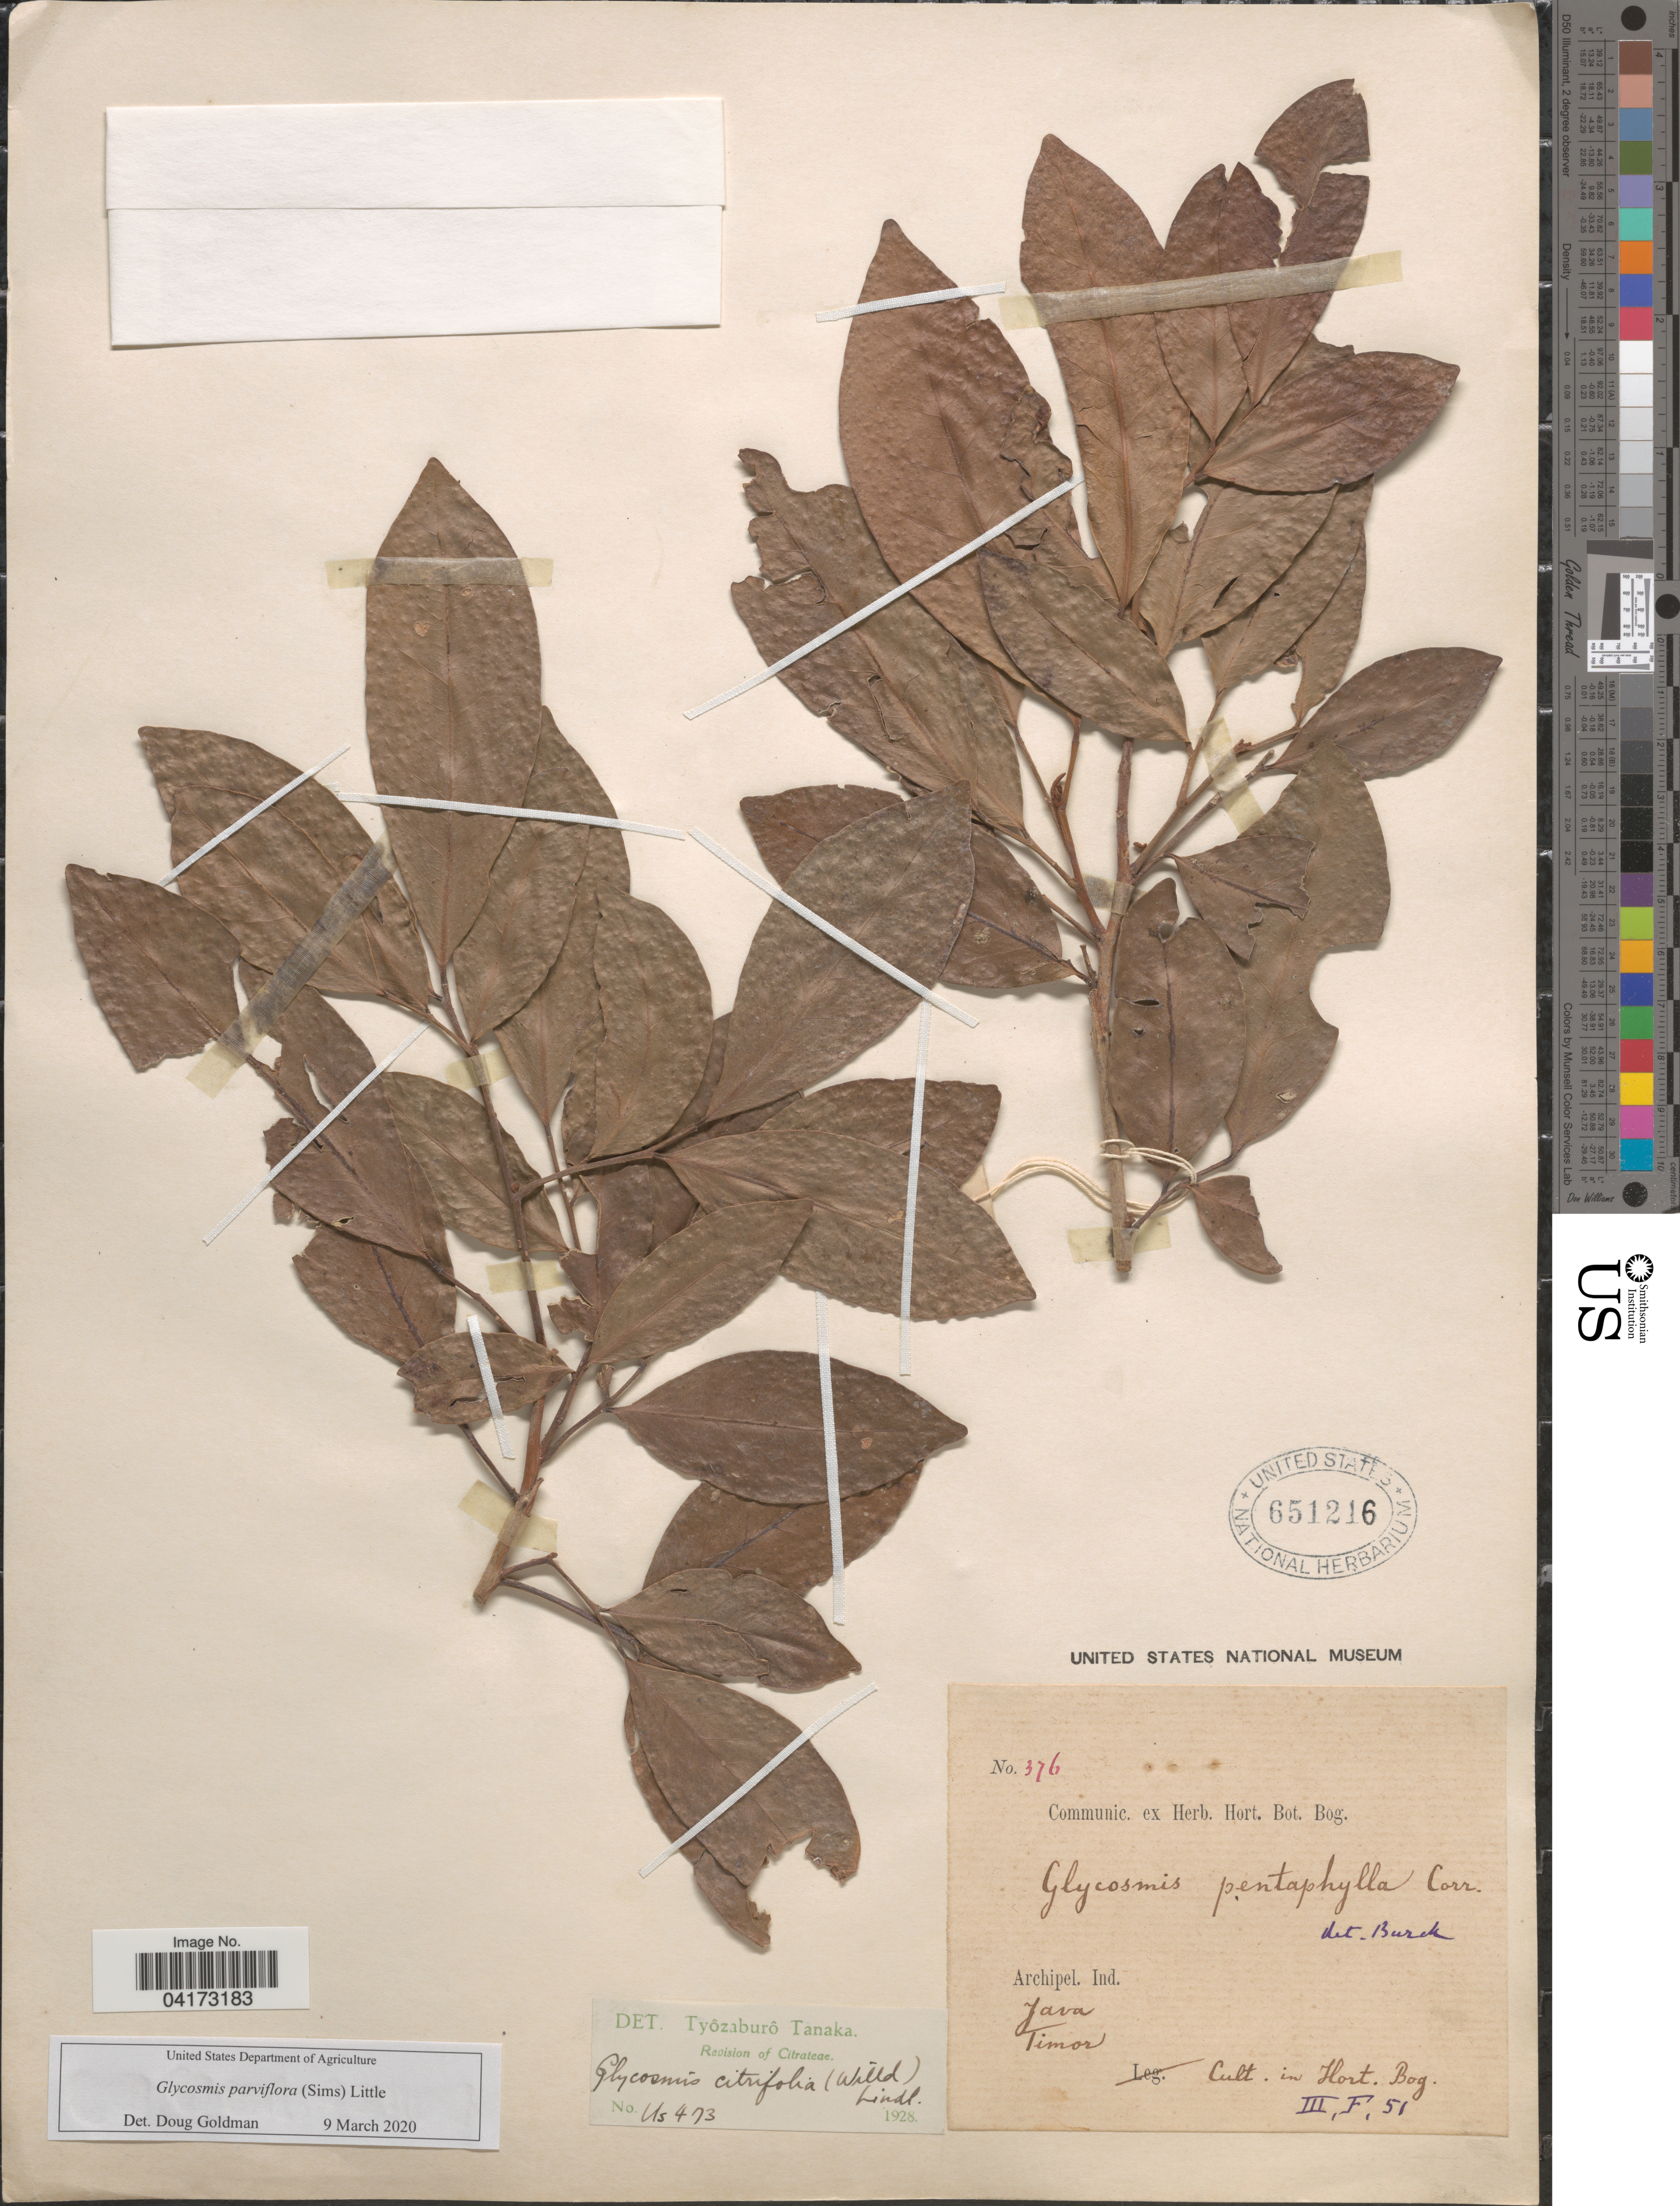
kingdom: Plantae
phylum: Tracheophyta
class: Magnoliopsida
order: Sapindales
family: Rutaceae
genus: Glycosmis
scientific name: Glycosmis parviflora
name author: (Sims) Little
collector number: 376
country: Indonesia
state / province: Java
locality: Archipel. Ind. Timor. Cult. in Hort. Bog.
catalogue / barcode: US 651216